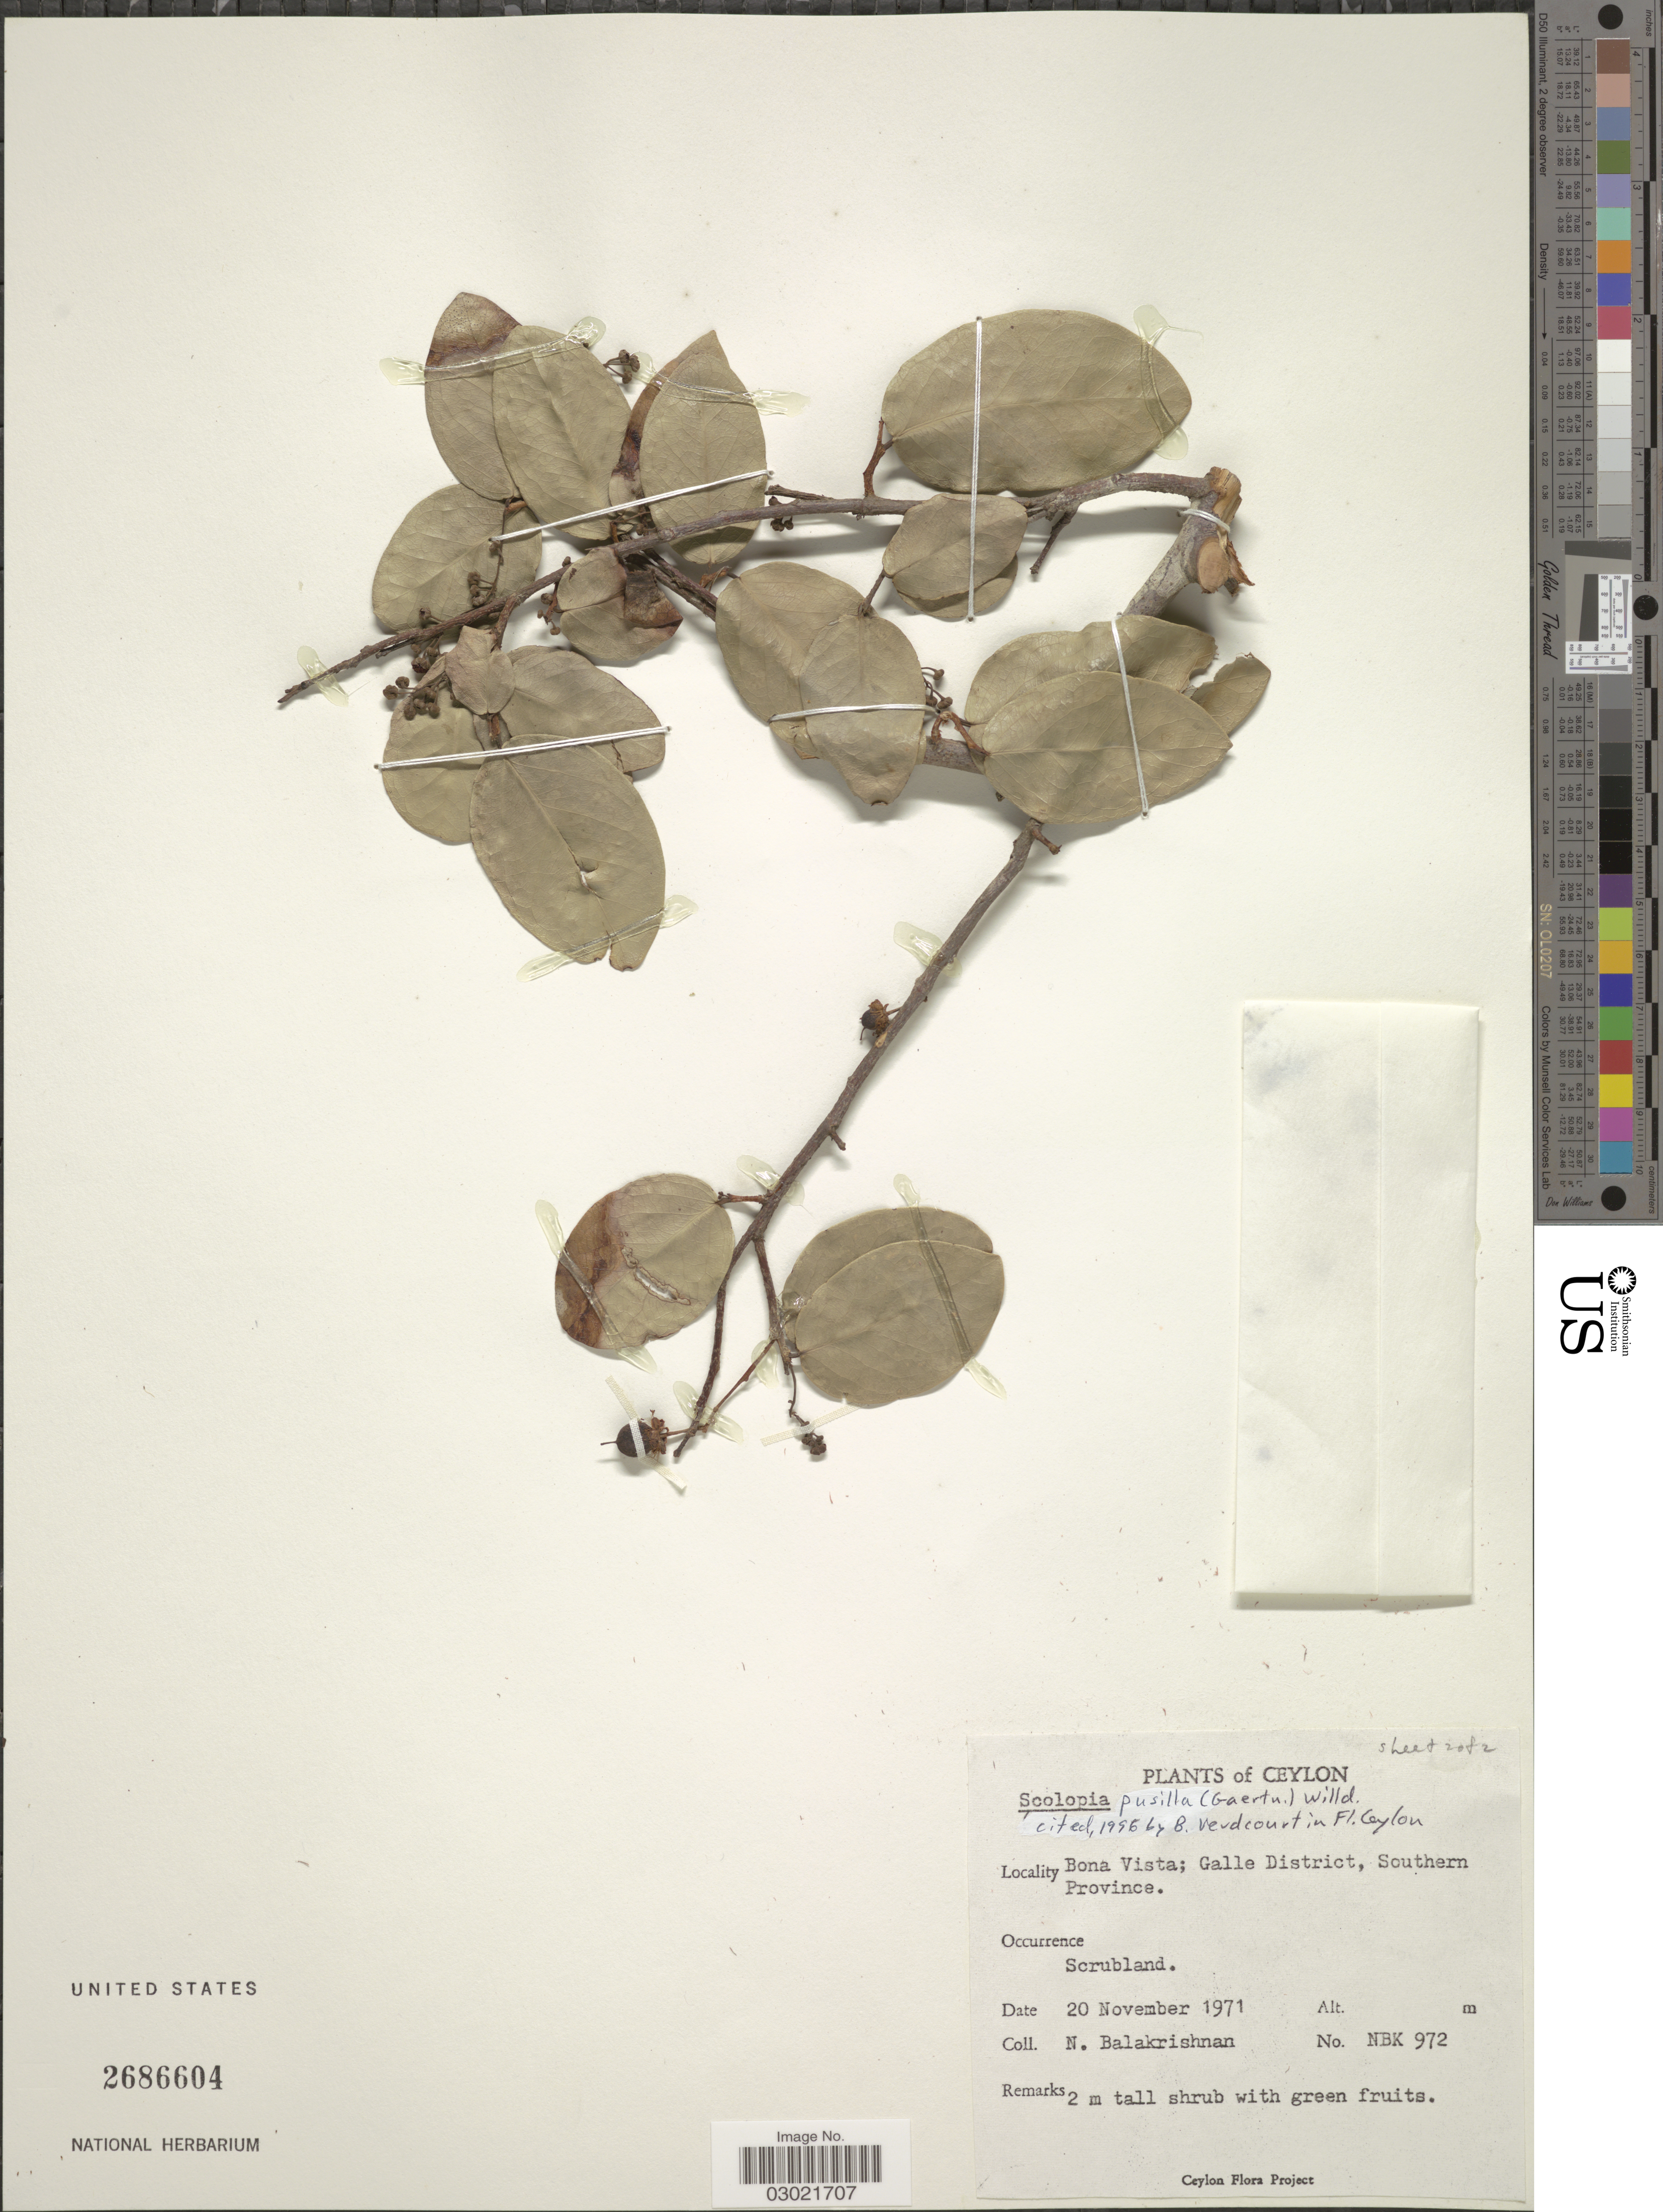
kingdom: Plantae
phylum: Tracheophyta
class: Magnoliopsida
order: Malpighiales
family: Salicaceae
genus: Scolopia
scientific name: Scolopia pusilla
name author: (Gaertn.) Willd.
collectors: N. Balakrishnan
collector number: NBK 972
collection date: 1971-11-20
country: Sri Lanka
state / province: Southern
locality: Ceylon. Bona Vista; Galle District.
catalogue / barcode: US 2686604